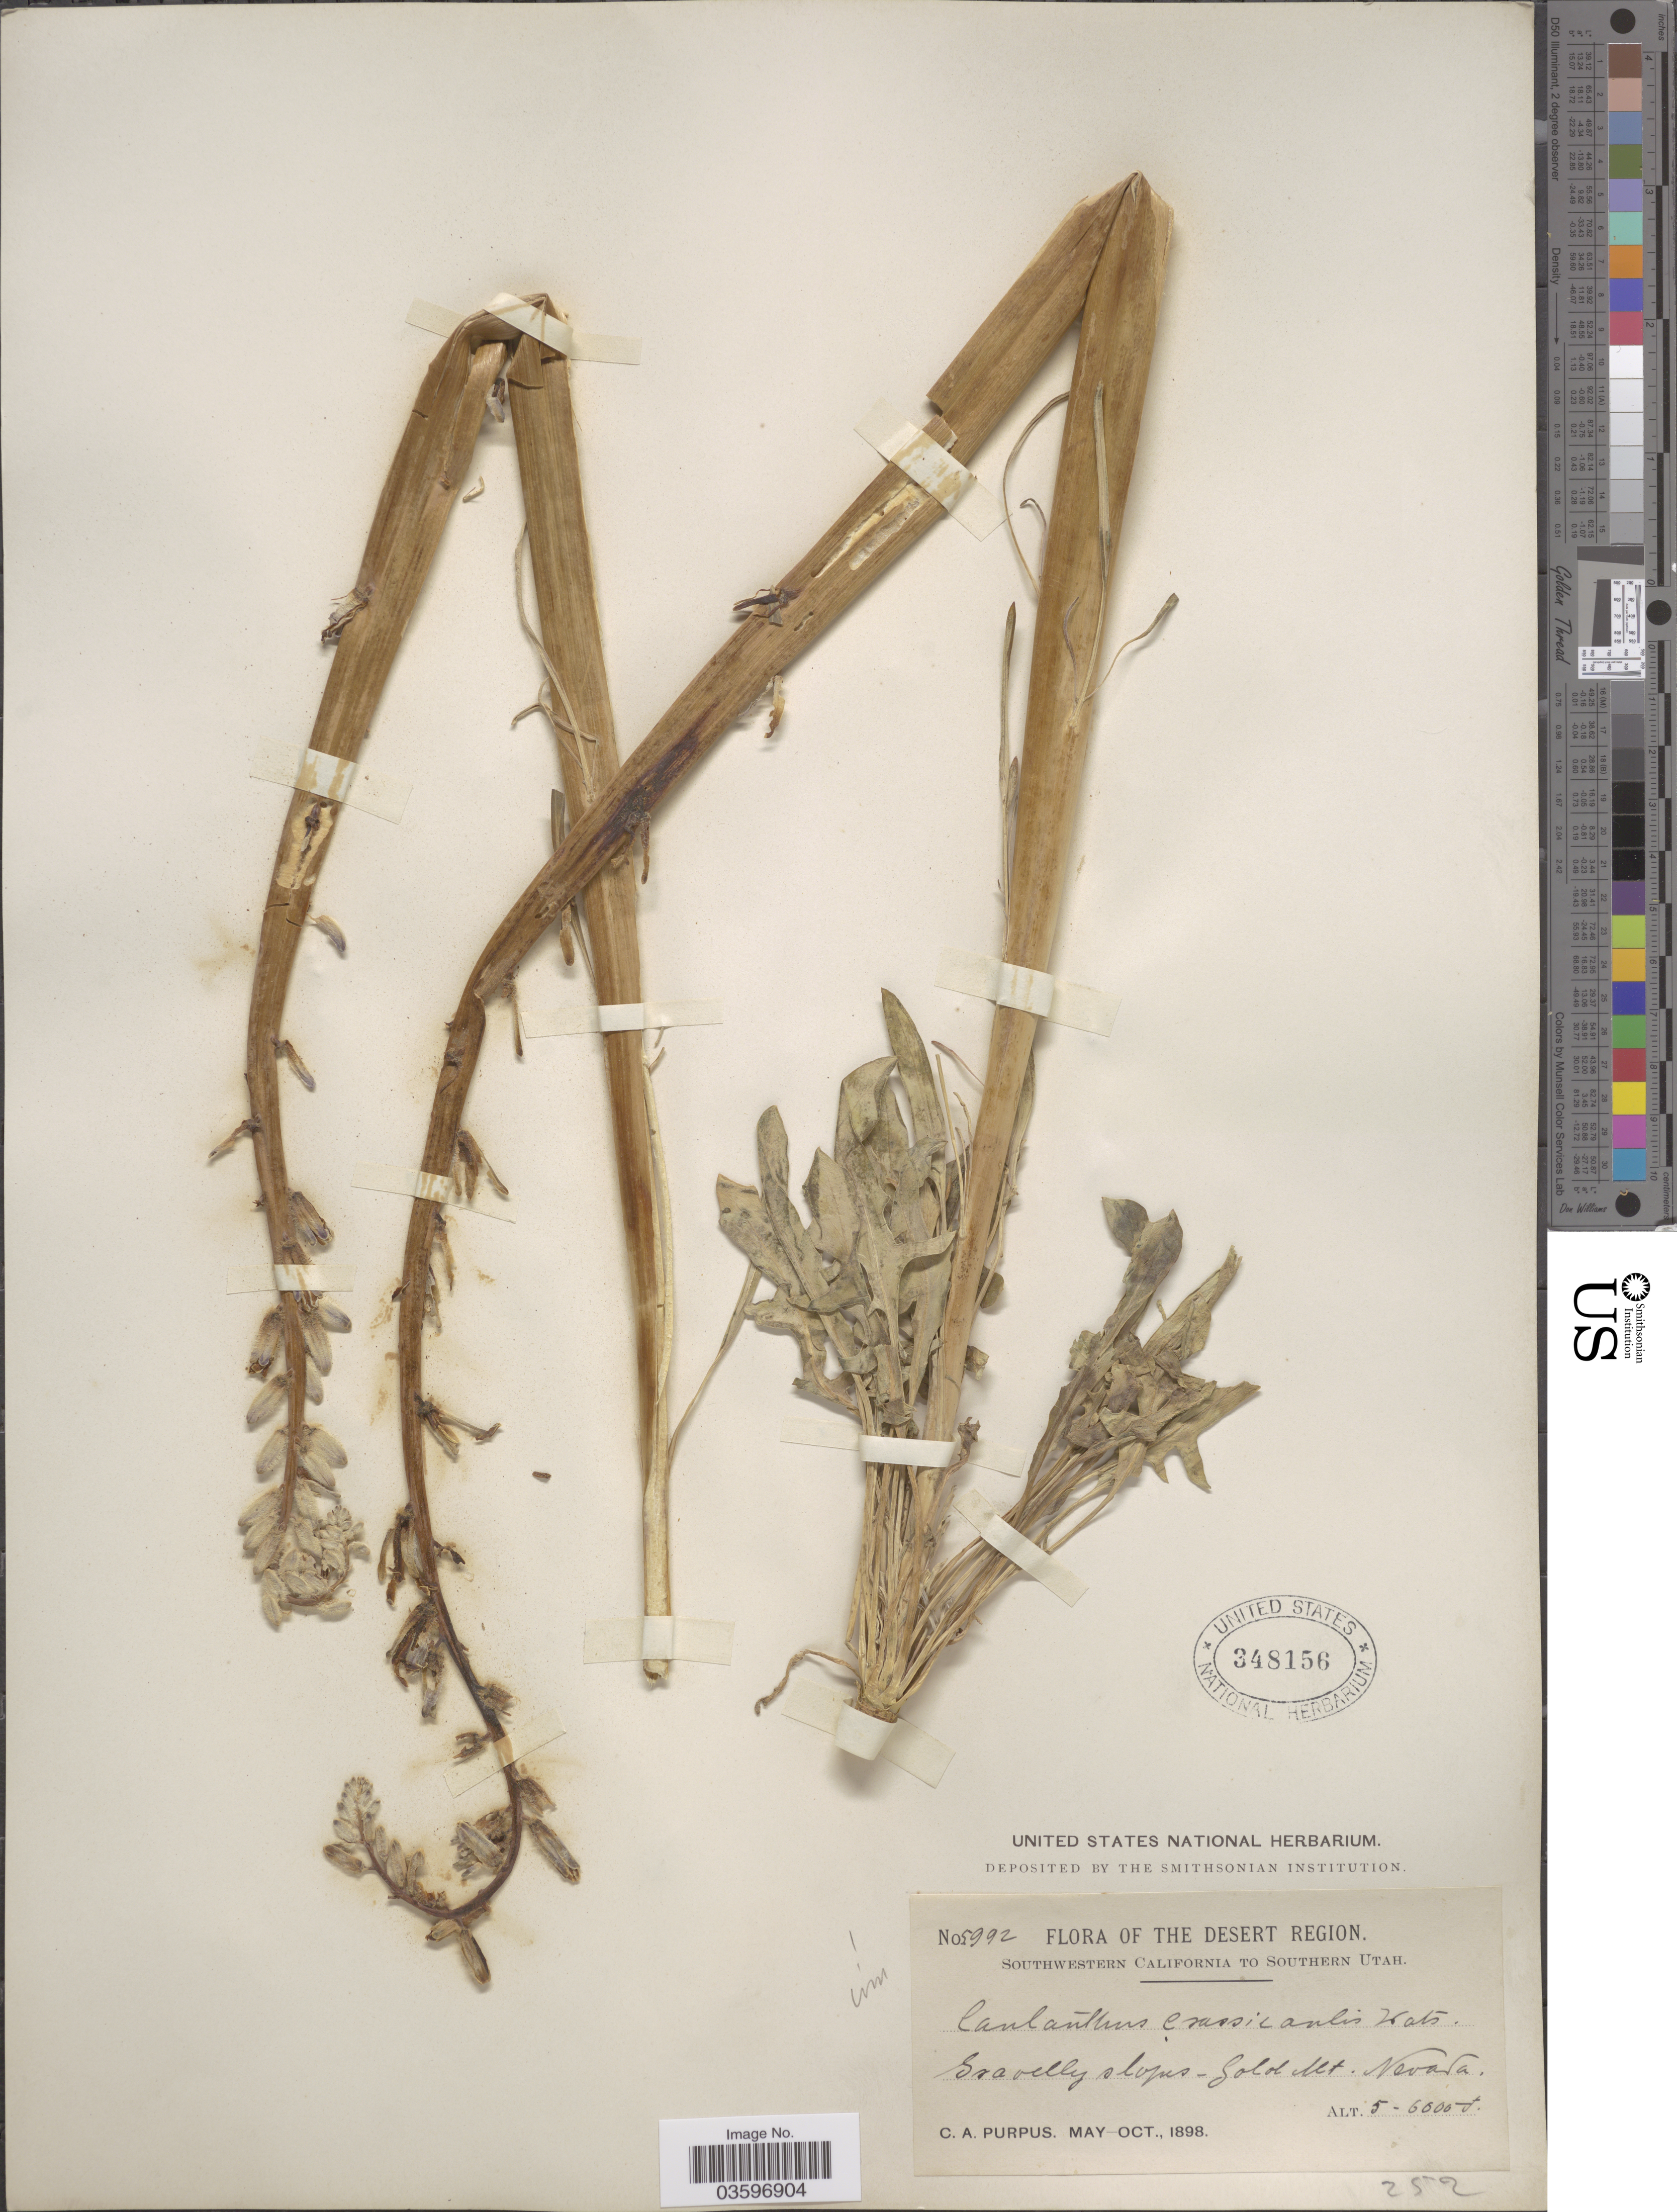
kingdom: Plantae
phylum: Tracheophyta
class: Magnoliopsida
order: Brassicales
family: Brassicaceae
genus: Caulanthus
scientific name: Caulanthus crassicaulis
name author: S. Watson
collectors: C. A. Purpus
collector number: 5992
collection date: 1898-05/1898-10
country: United States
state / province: Nevada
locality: The Desert Region. Gold Mt.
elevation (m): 1524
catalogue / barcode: US 348156